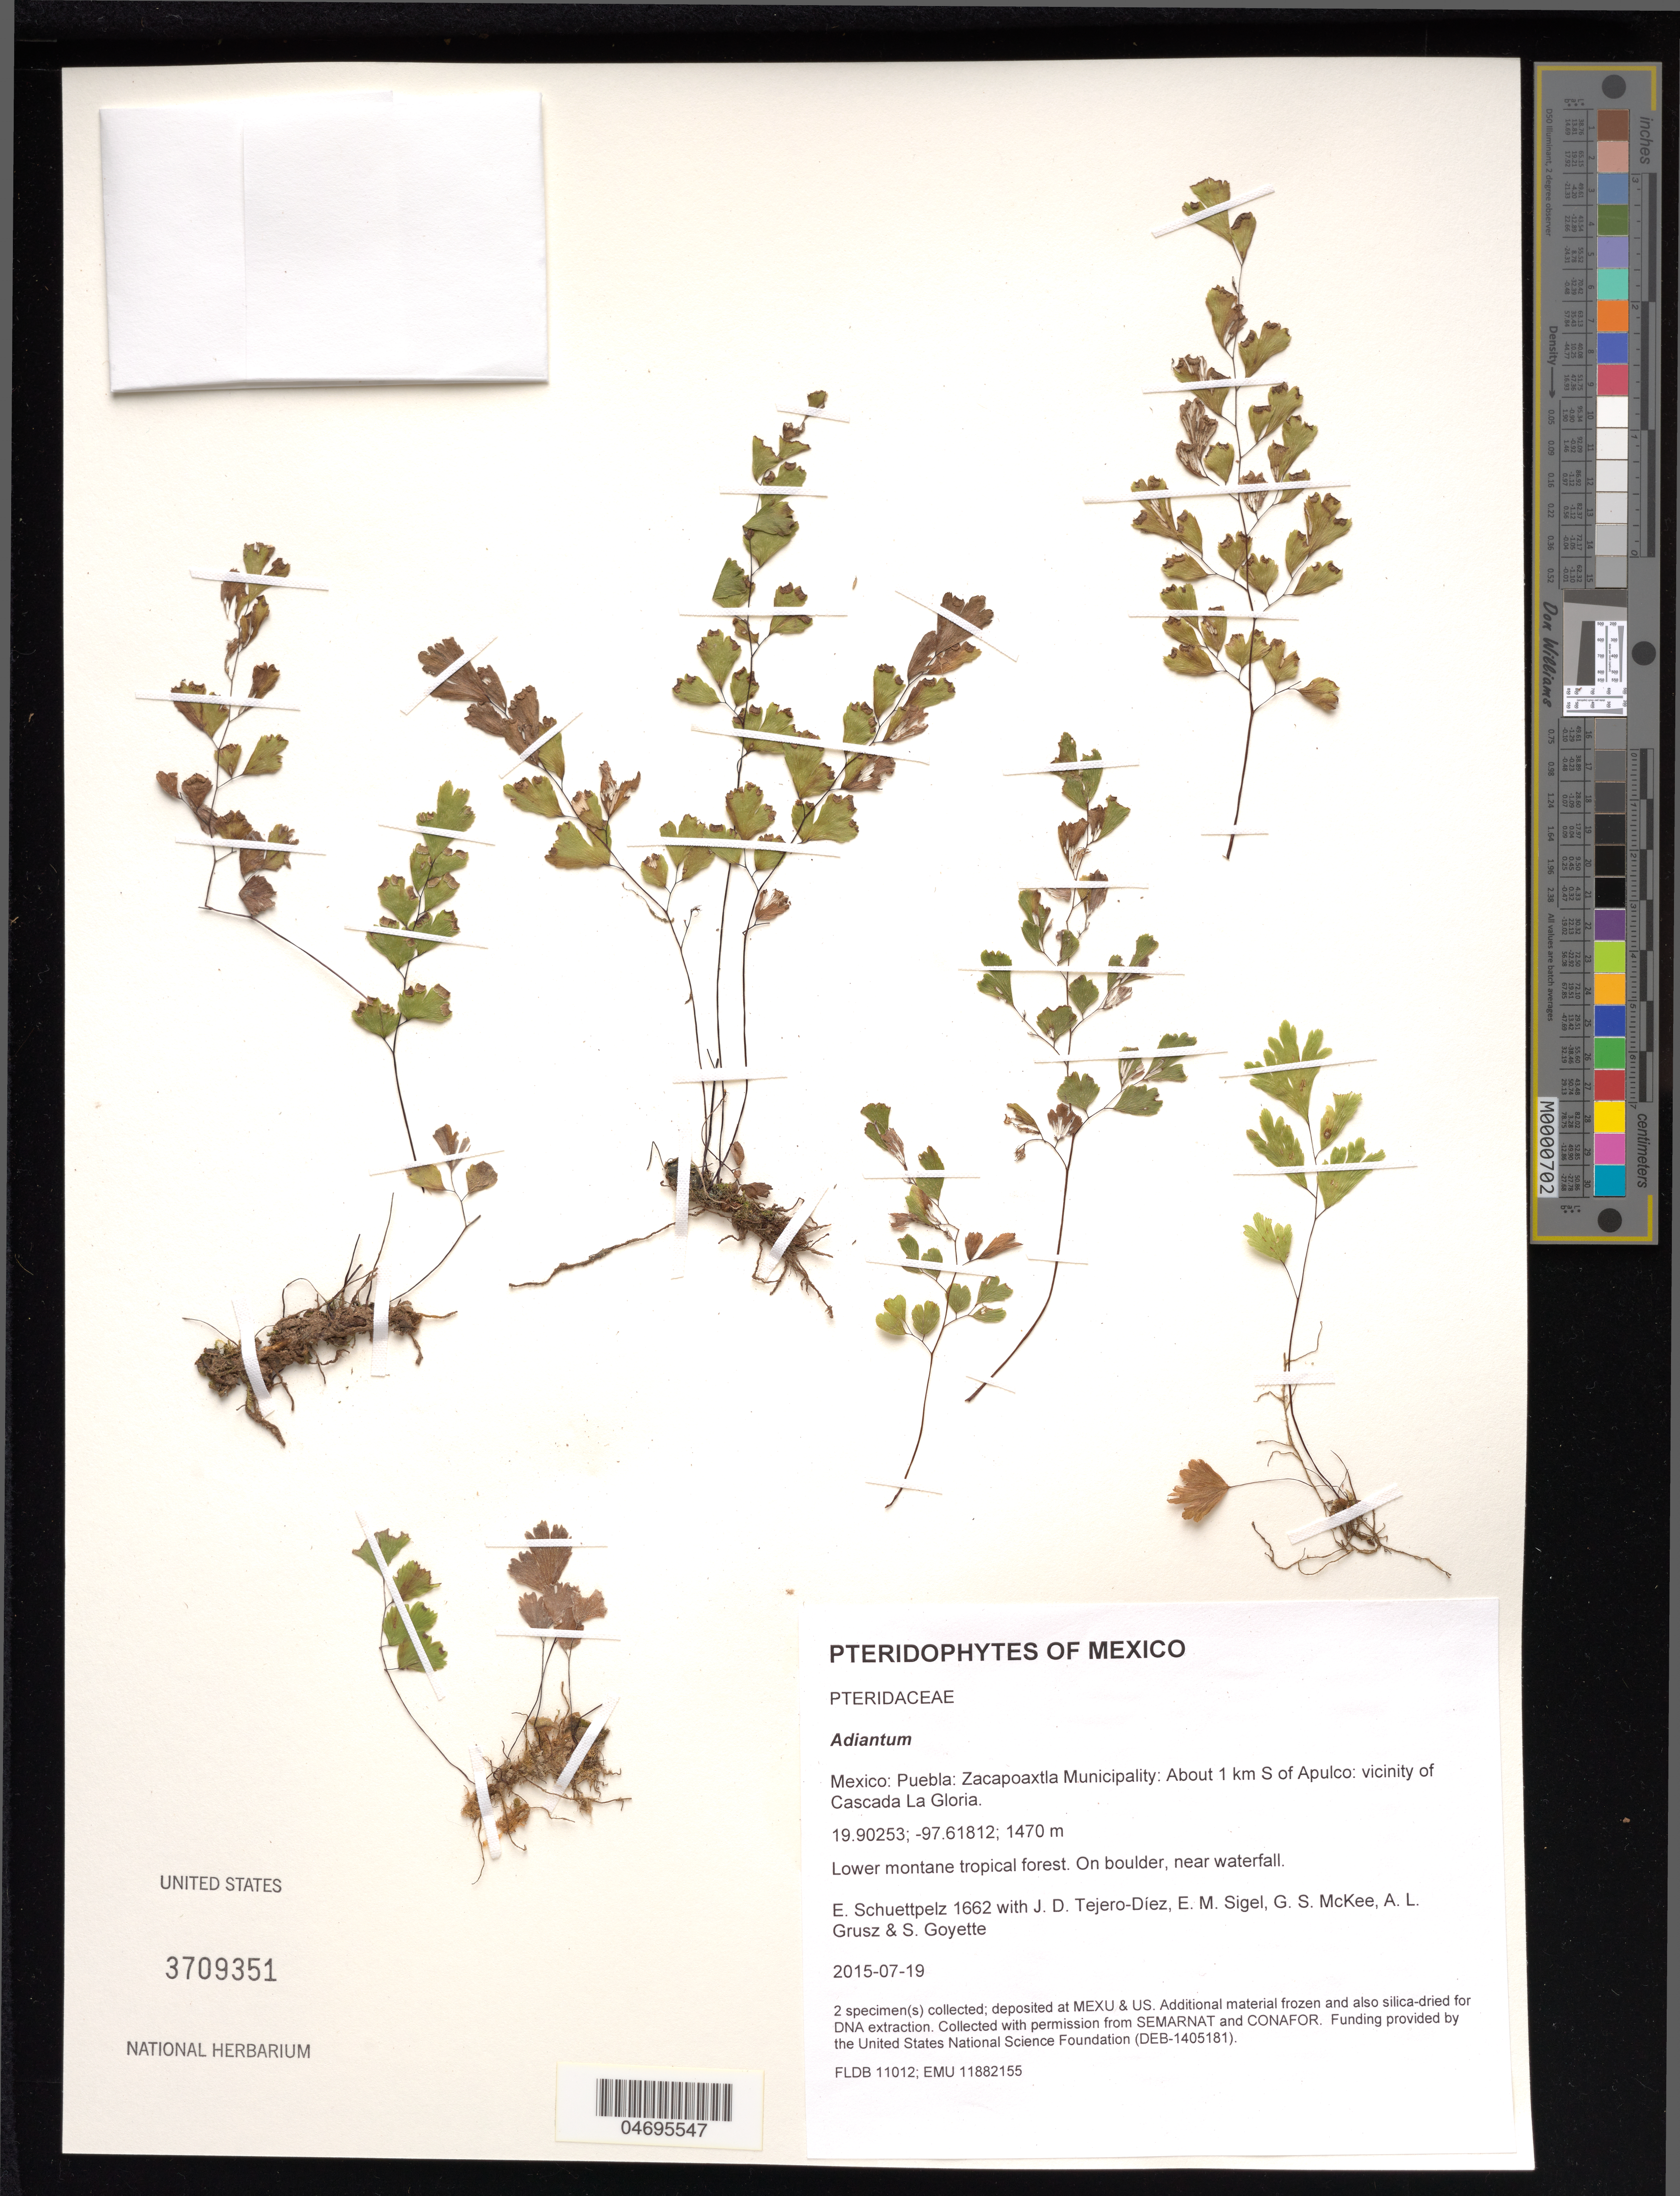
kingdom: Plantae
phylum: Tracheophyta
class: Polypodiopsida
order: Polypodiales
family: Pteridaceae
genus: Adiantum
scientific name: Adiantum sp.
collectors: E. Schuettpelz, D. Tejero-Díez, E. M. Sigel, G. S. McKee & A. Grusz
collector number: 1662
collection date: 2015-07-19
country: Mexico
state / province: Puebla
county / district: Zacapoaxtla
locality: About 1 km S of Apulco: vicinity of Cascada La Gloria.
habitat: Lower montane tropical forest.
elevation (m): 1470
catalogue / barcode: US 3709351